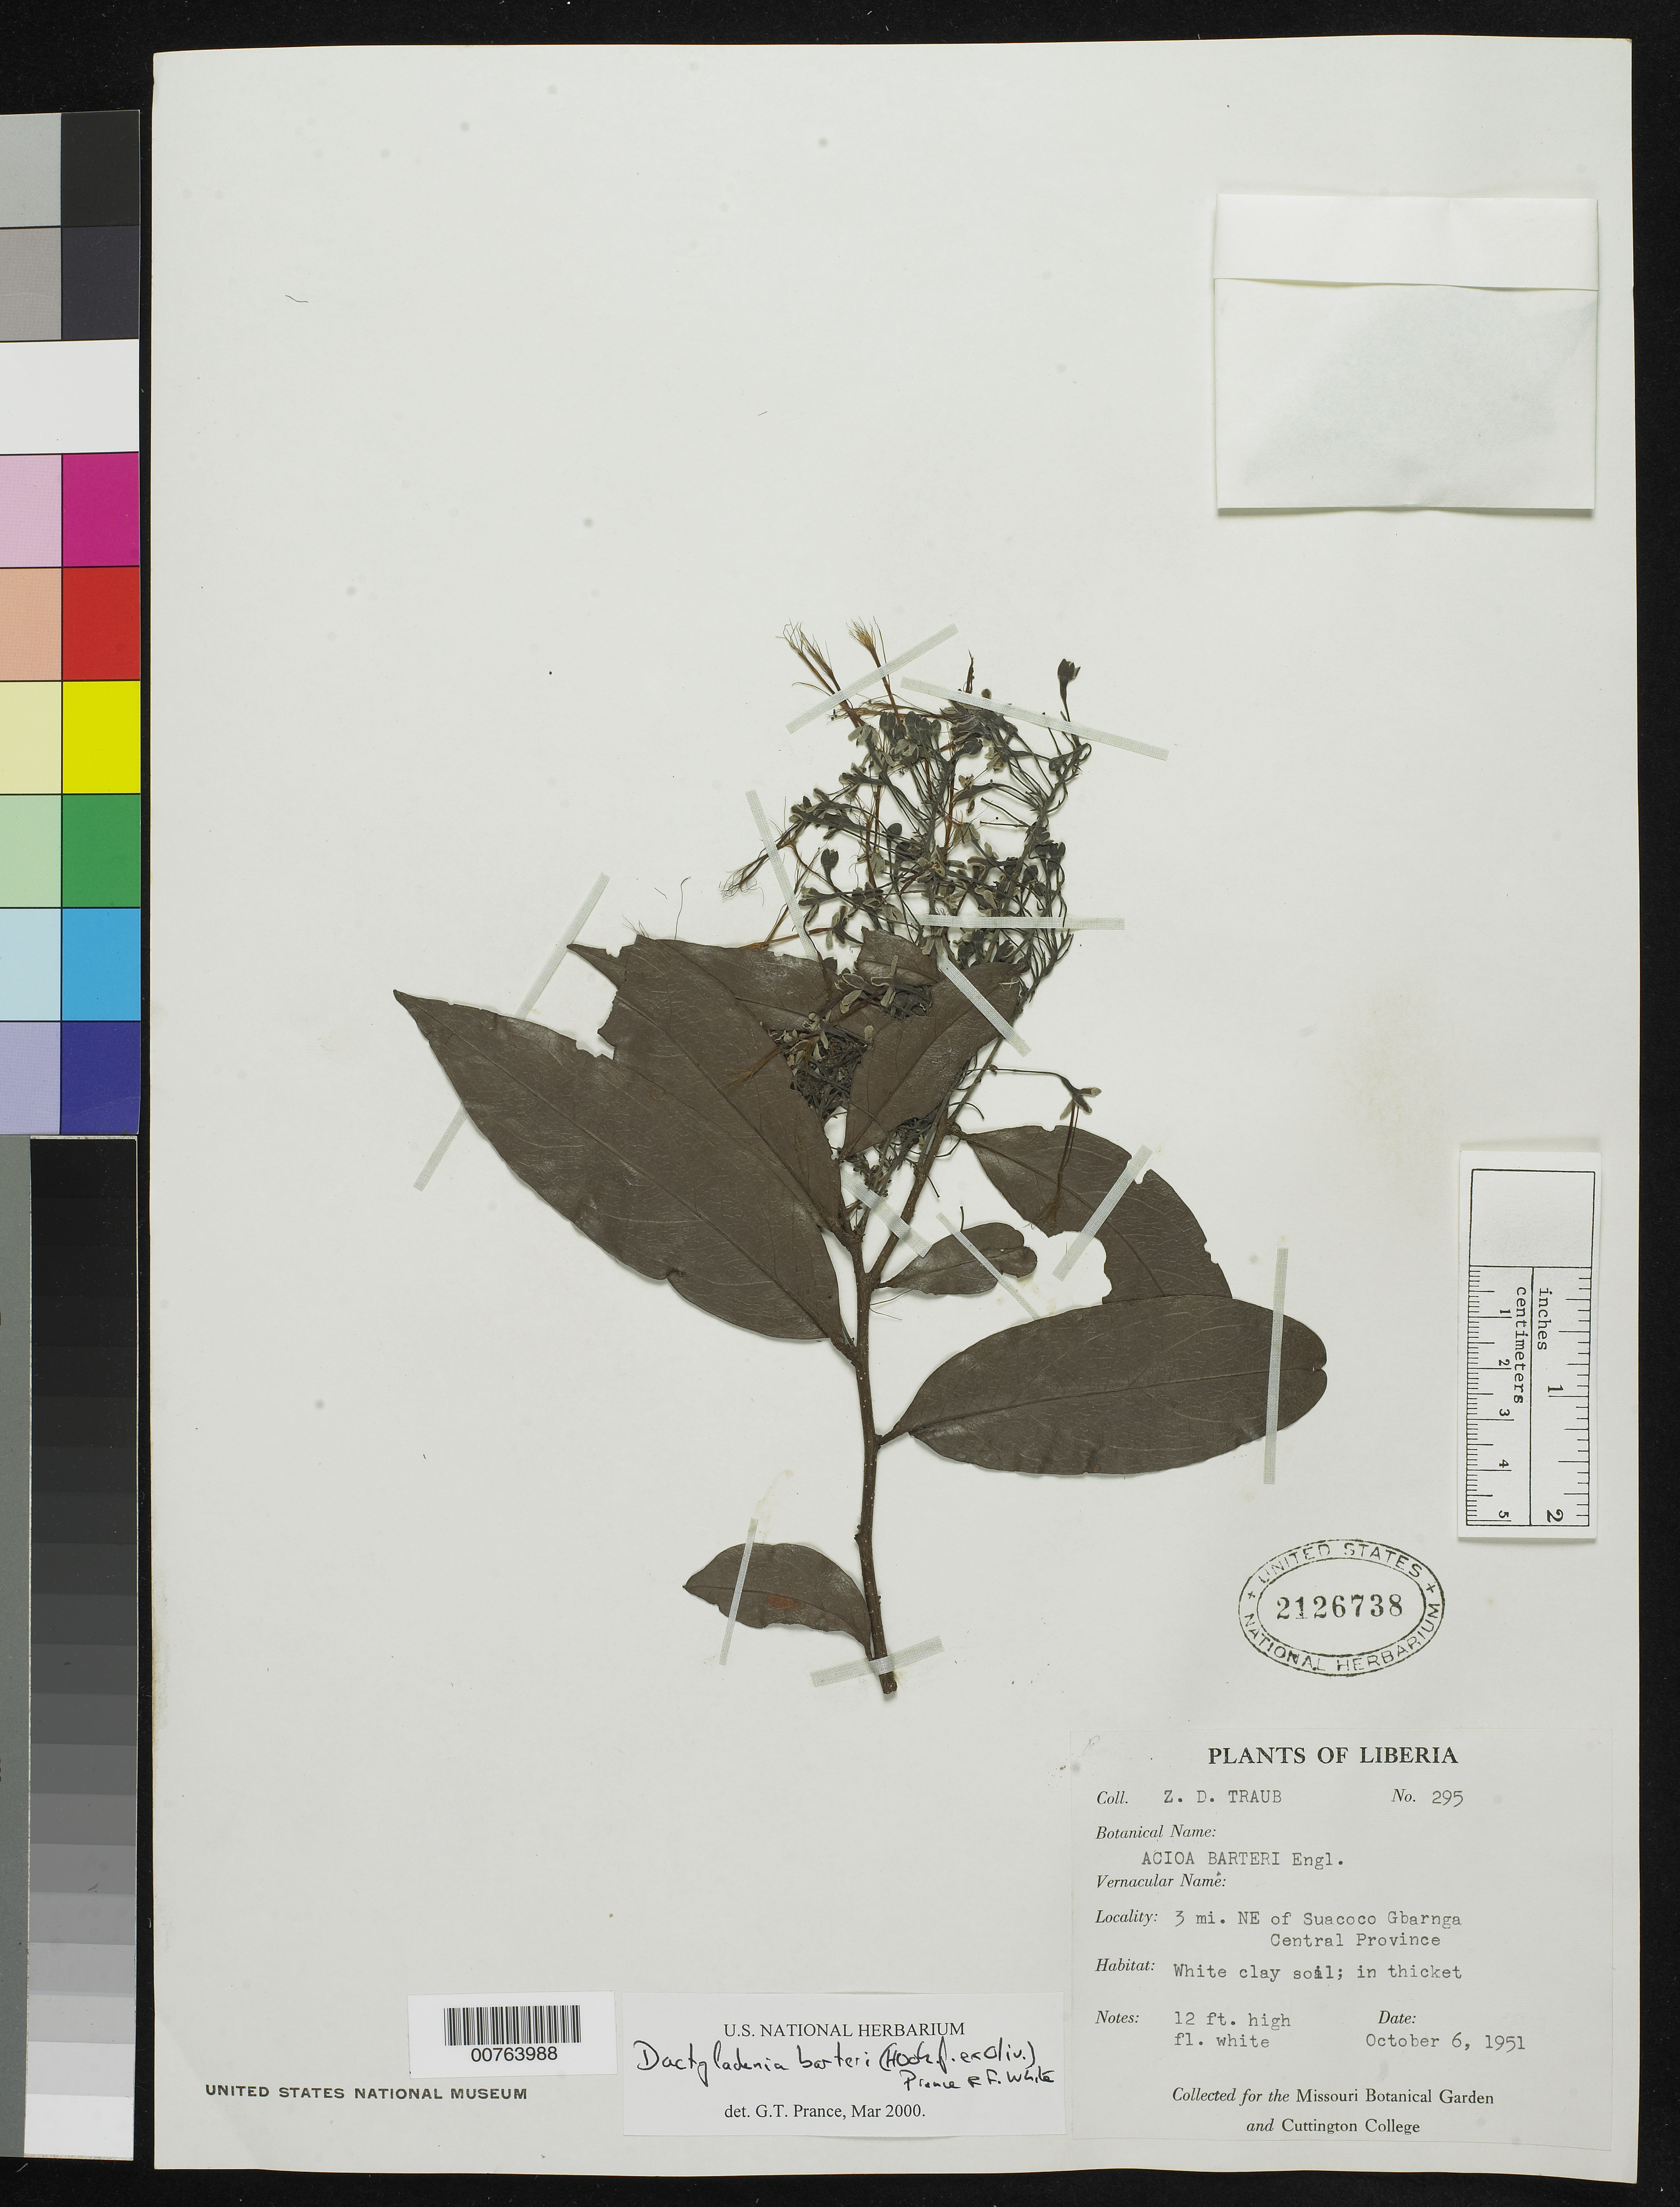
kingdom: Plantae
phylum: Tracheophyta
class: Magnoliopsida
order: Malpighiales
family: Chrysobalanaceae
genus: Dactyladenia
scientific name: Dactyladenia barteri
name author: (Hook. f. ex Oliv.) Prance & F. White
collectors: Z. D. Traub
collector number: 295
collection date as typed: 6 Oct 1951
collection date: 1951-10-06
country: Liberia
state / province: Bong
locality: Central Province: Gbarnga, 3 miles NE of Suacoco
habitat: Thicket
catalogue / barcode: US 2126738